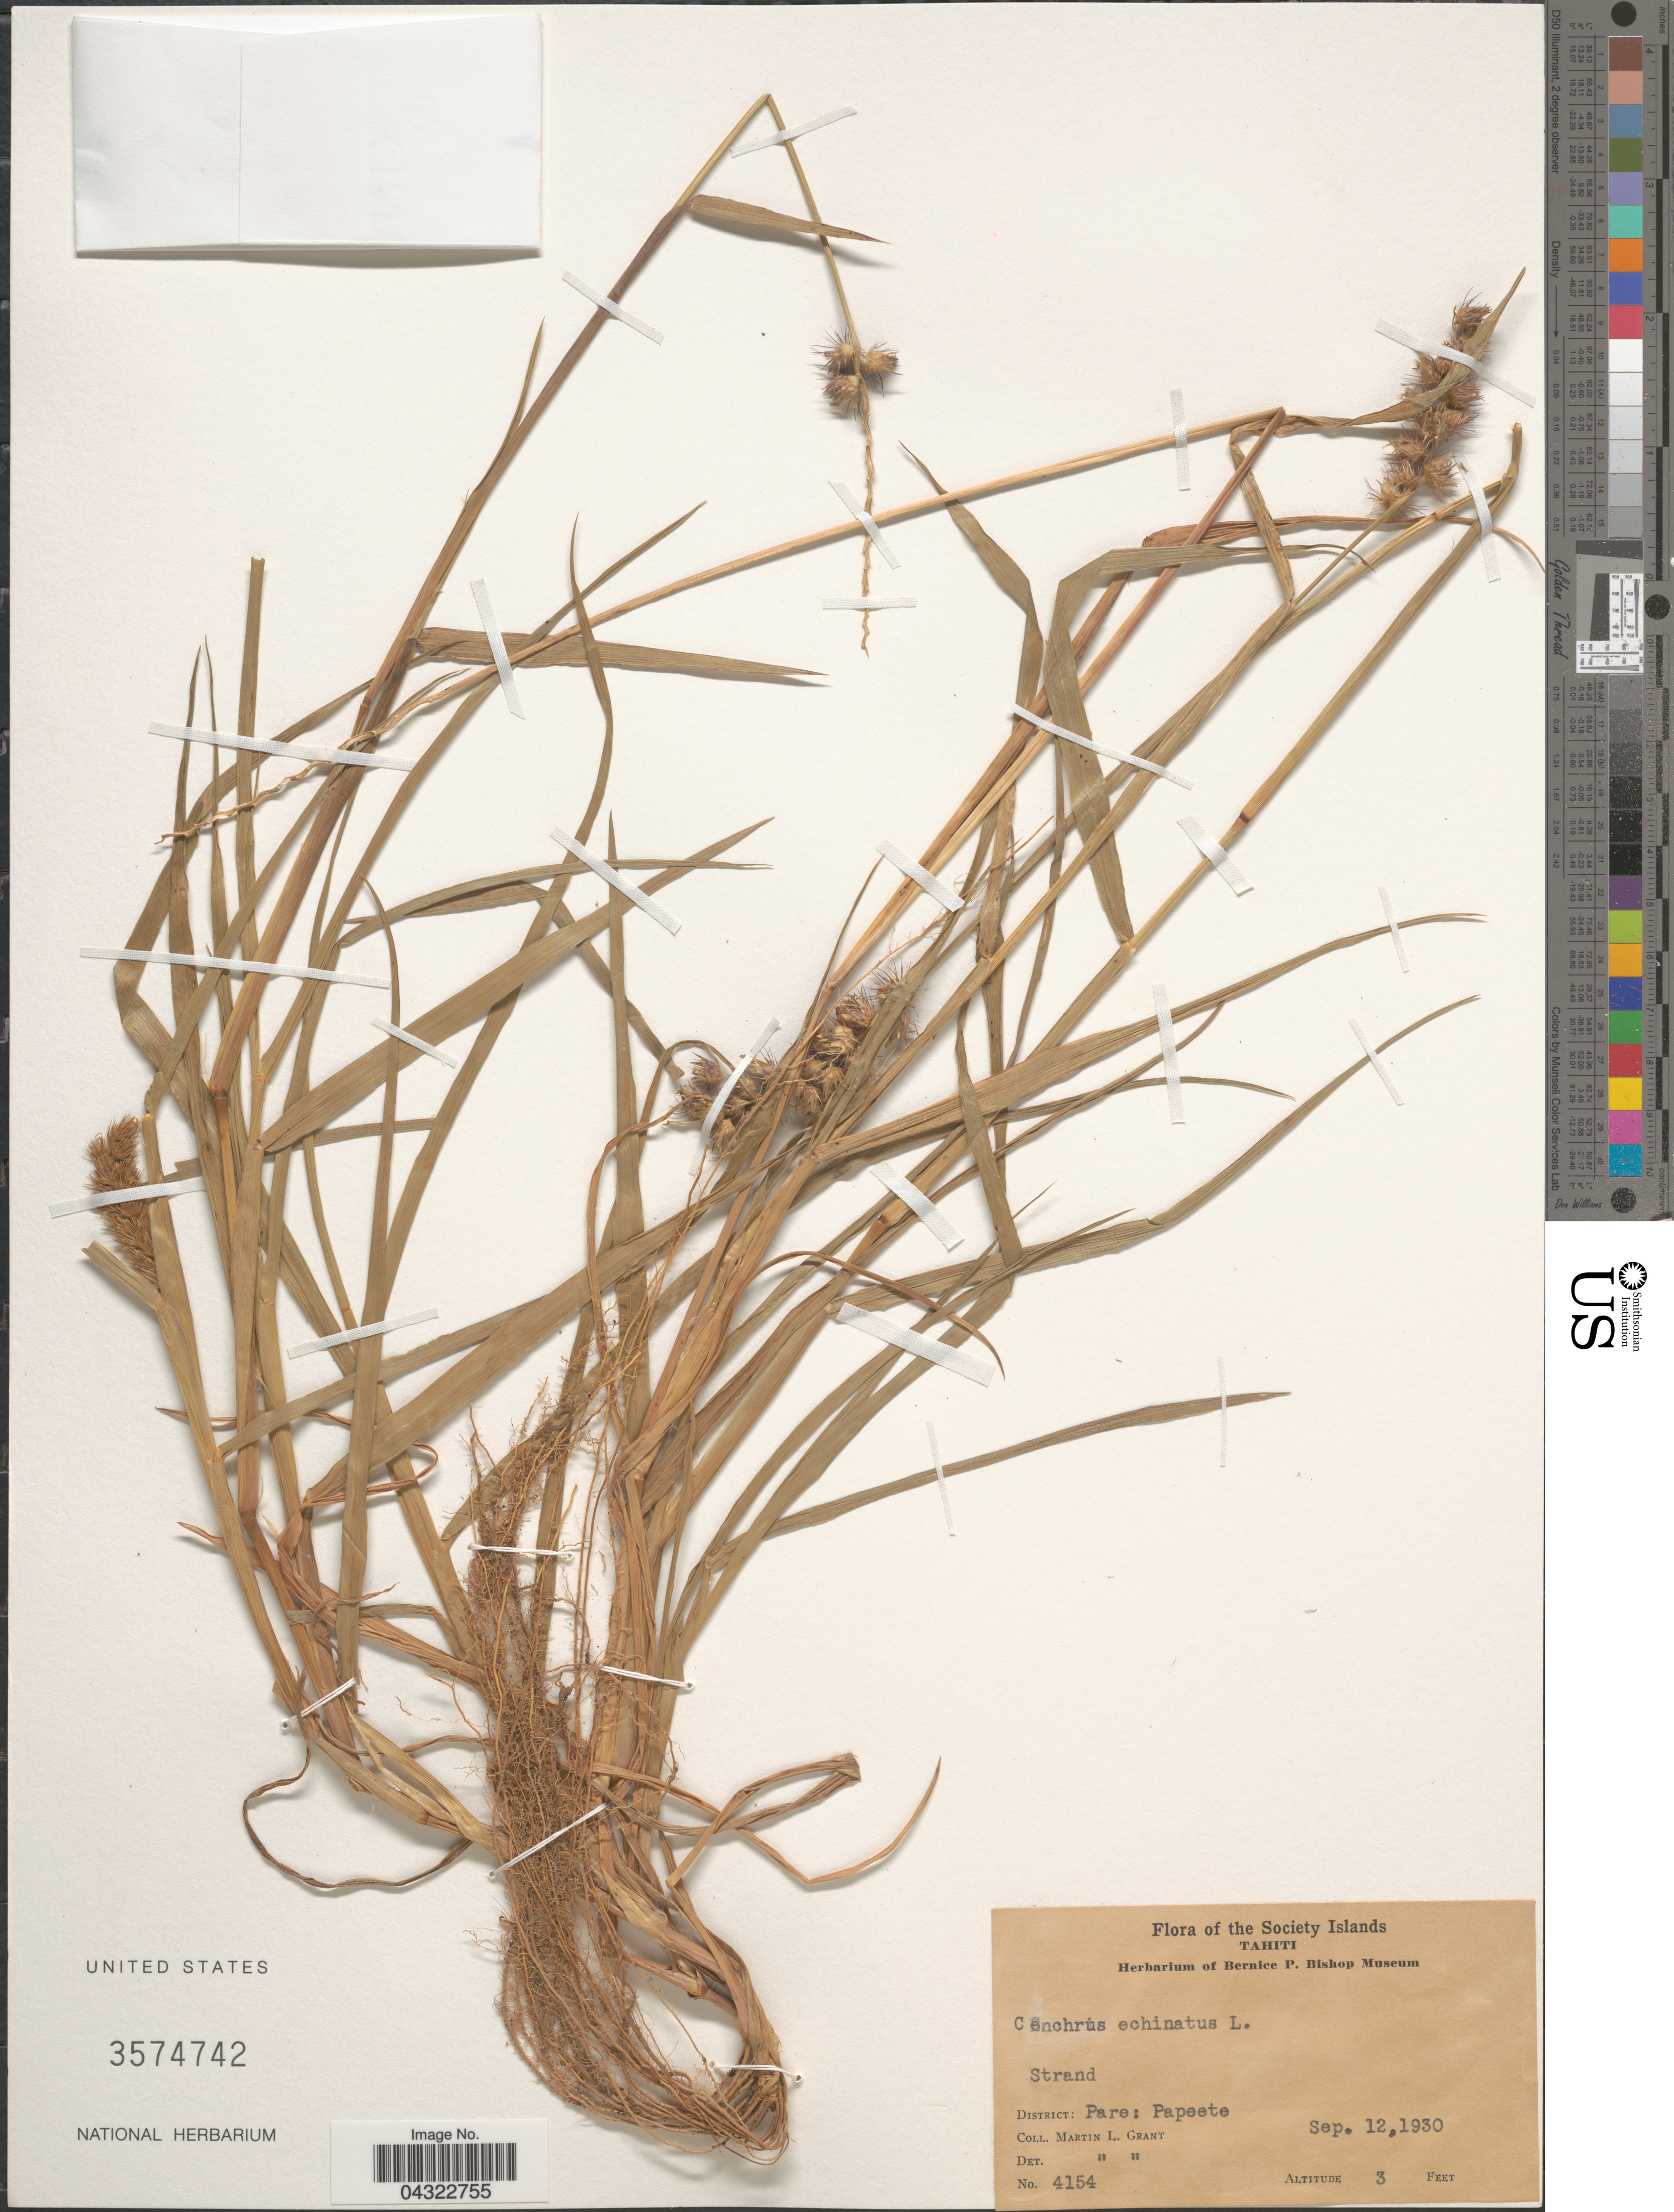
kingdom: Plantae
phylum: Tracheophyta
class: Liliopsida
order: Poales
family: Poaceae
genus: Cenchrus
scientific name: Cenchrus echinatus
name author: L.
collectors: M. L. Grant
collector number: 4154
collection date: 1930-09-12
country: French Polynesia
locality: The Society Islands. Tahiti. District: Pare: Papeete.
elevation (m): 1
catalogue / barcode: US 3574742